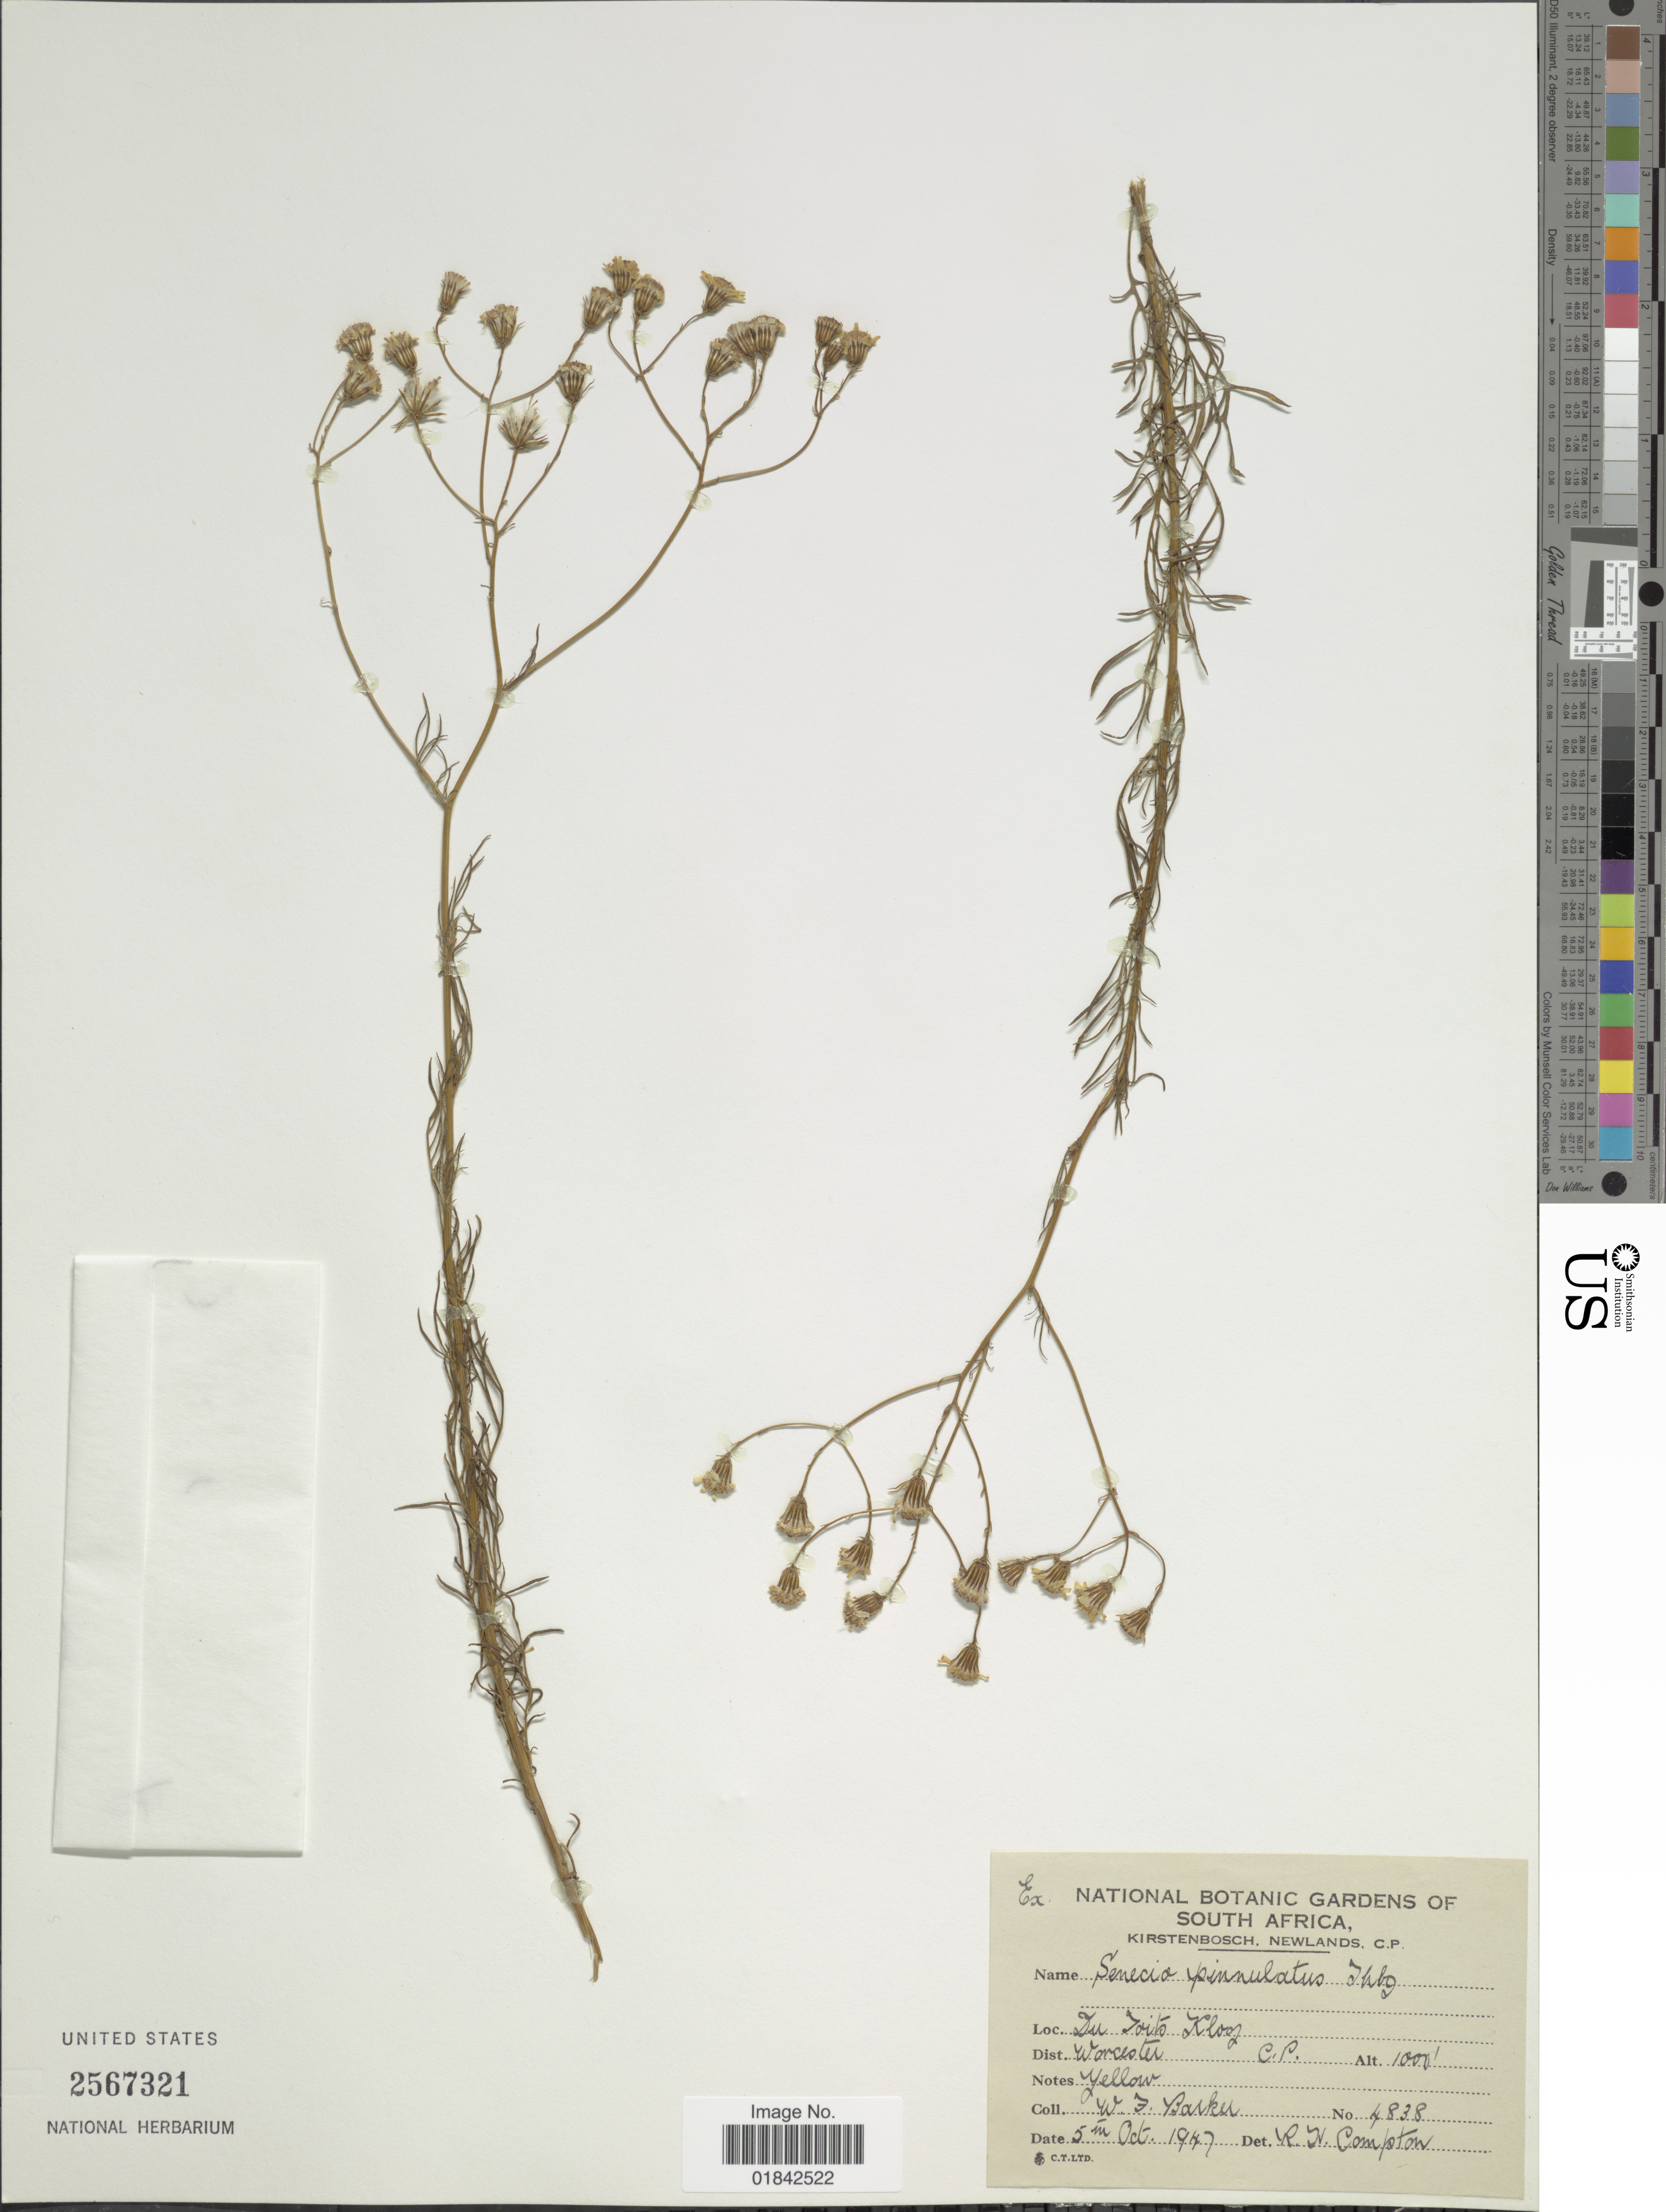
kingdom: Plantae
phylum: Tracheophyta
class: Magnoliopsida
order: Asterales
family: Asteraceae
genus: Senecio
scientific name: Senecio pinnulatus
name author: Thunb.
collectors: W. F. Barker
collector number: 4838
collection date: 1947-10-05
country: South Africa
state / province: Western Cape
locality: Du Toits Kloof. Dist. Worcester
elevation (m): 305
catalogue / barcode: US 2567321